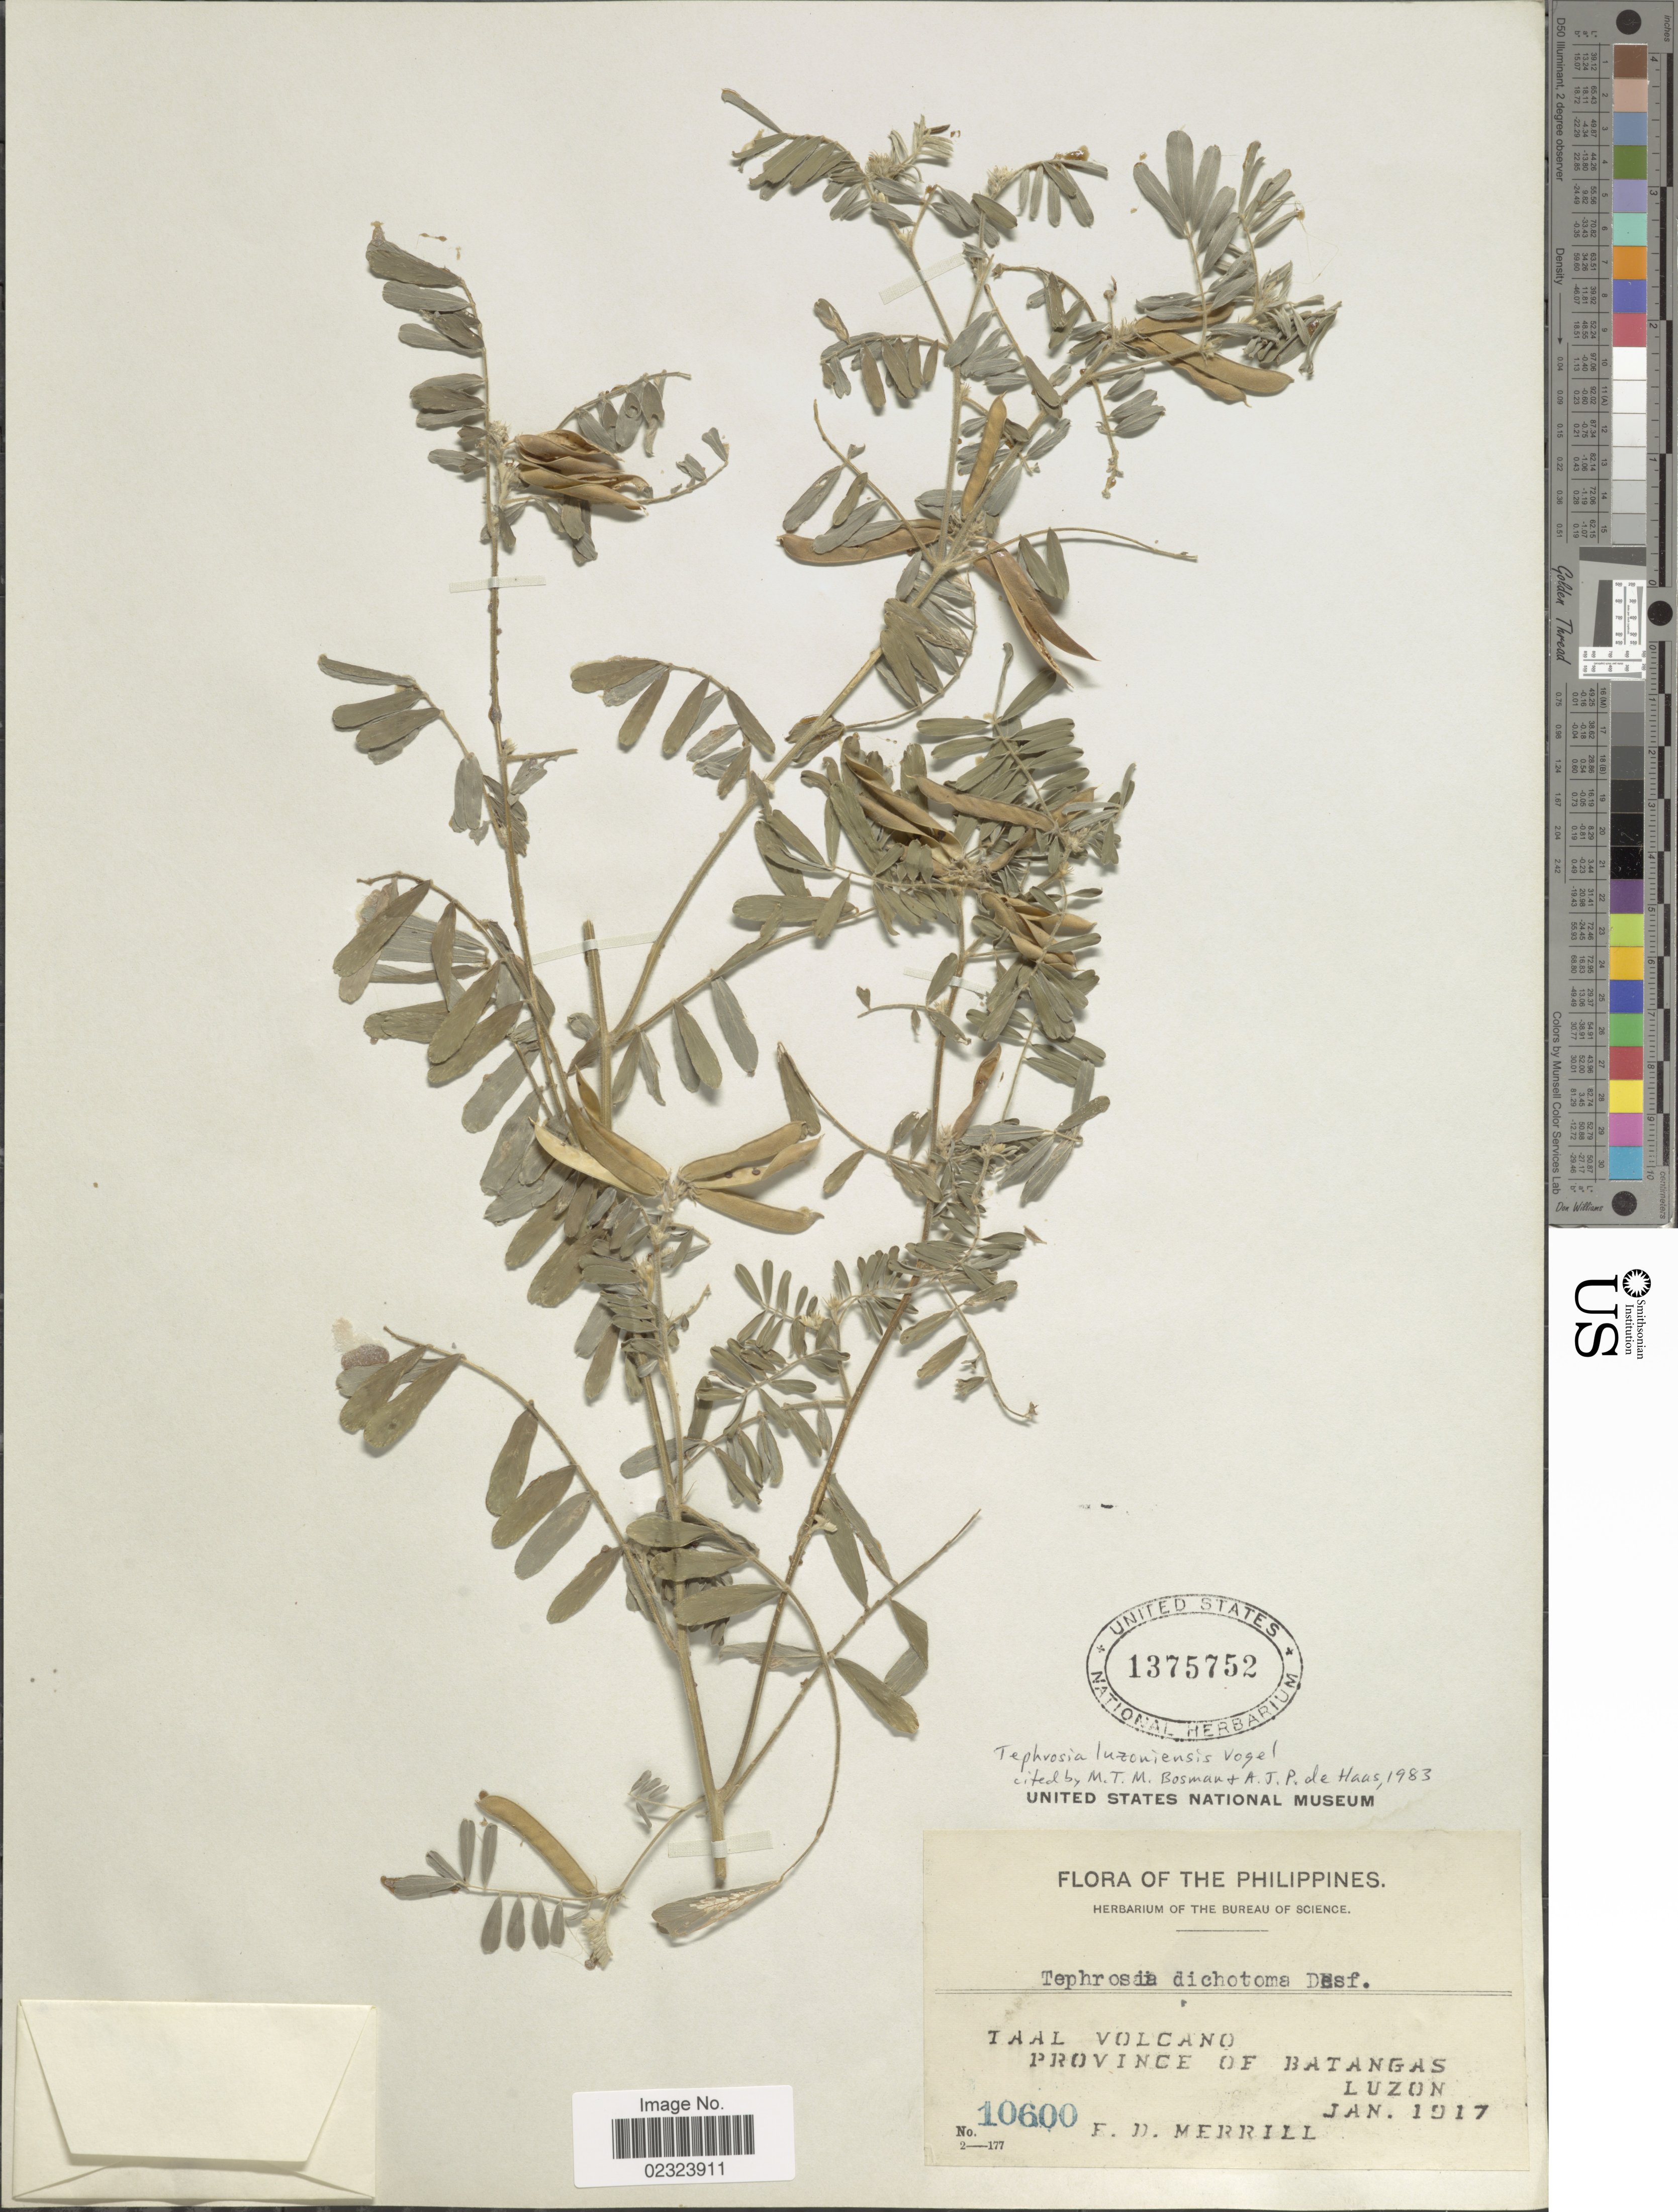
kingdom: Plantae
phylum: Tracheophyta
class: Magnoliopsida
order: Fabales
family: Fabaceae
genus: Tephrosia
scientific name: Tephrosia luzoniensis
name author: Vogel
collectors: F. D. Merrill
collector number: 10600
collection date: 1917-01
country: Philippines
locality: Taal Volcano. Province of Batangas. Luzon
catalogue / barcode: US 1375752